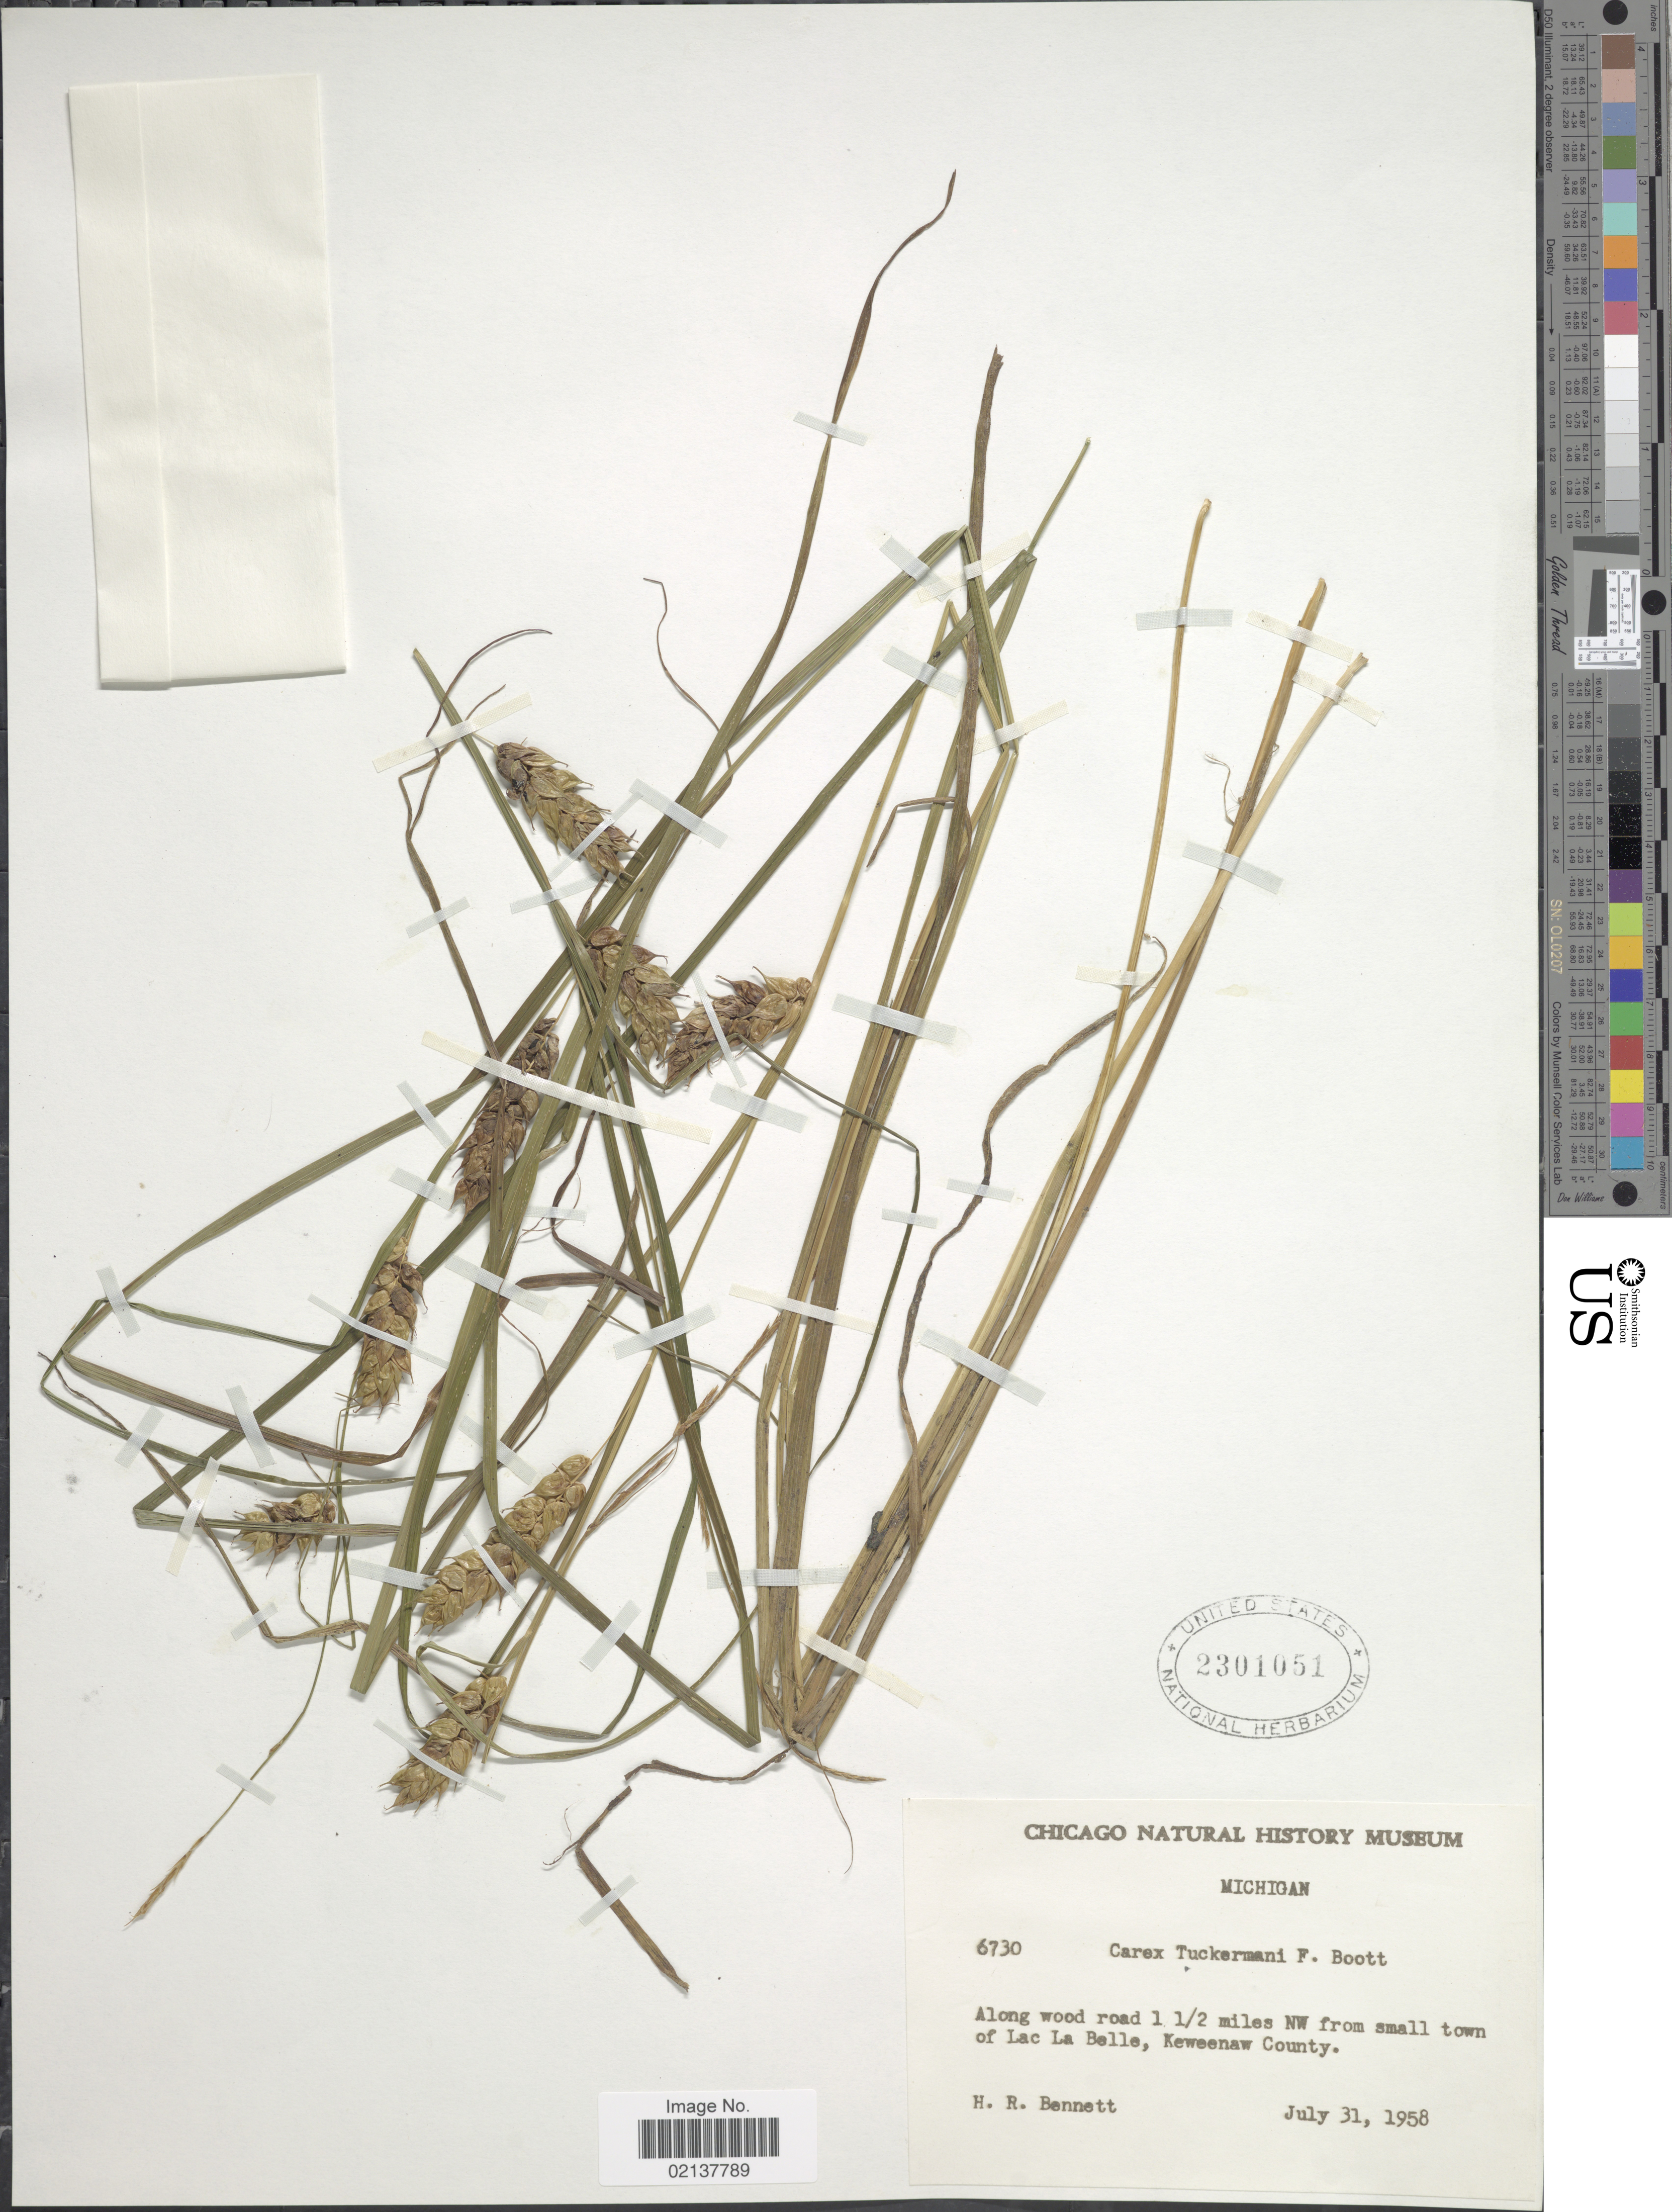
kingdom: Plantae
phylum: Tracheophyta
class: Liliopsida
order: Poales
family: Cyperaceae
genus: Carex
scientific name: Carex tuckermanii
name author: Boott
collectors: H. R. Bennett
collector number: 6730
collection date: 1958-07-31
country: United States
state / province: Michigan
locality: Along wood road 1½ miles NW from small town of Lac La Belle, Keweenaw County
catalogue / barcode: US 2301051